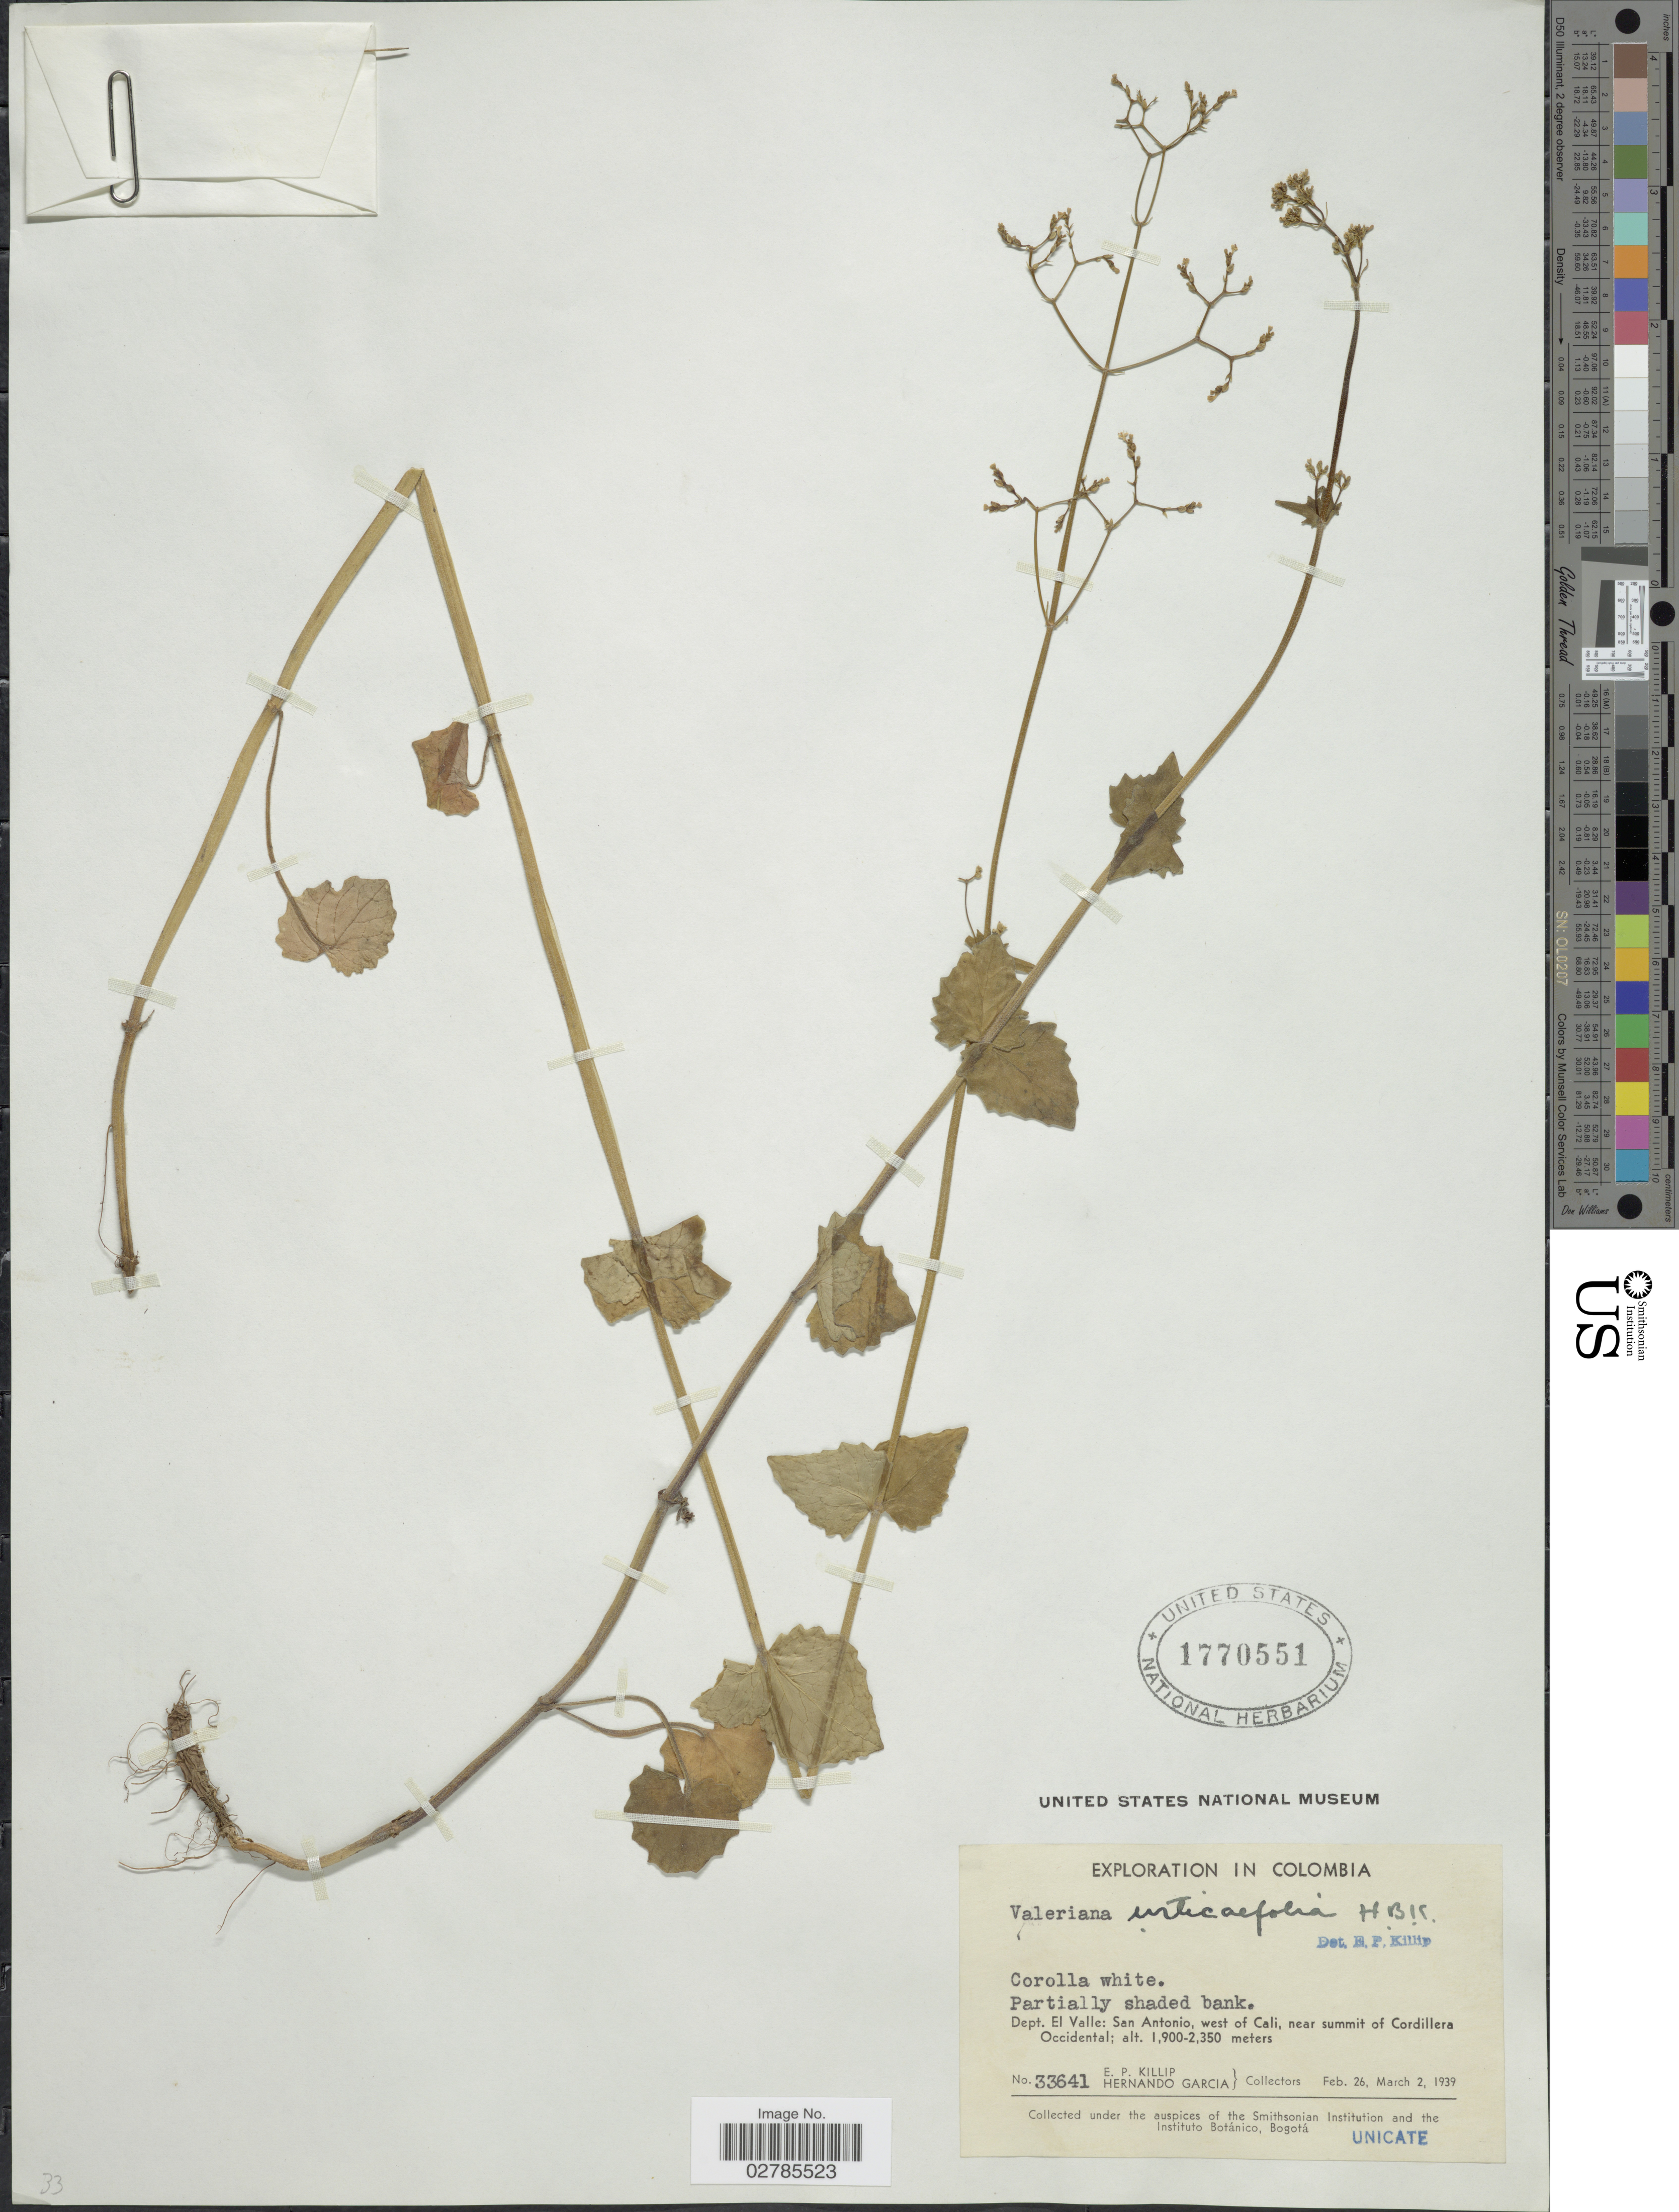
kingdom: Plantae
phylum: Tracheophyta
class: Magnoliopsida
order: Dipsacales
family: Caprifoliaceae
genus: Valeriana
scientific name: Valeriana urticaefolia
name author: Kunth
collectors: E. P. Killip & H. Garcia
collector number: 33641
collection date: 1939-02-26/1939-03-02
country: Colombia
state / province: Valle del Cauca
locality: Dept. El Valle: San Antonio, west of Cali, near summit of Cordillera Occidental.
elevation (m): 1900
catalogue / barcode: US 1770551